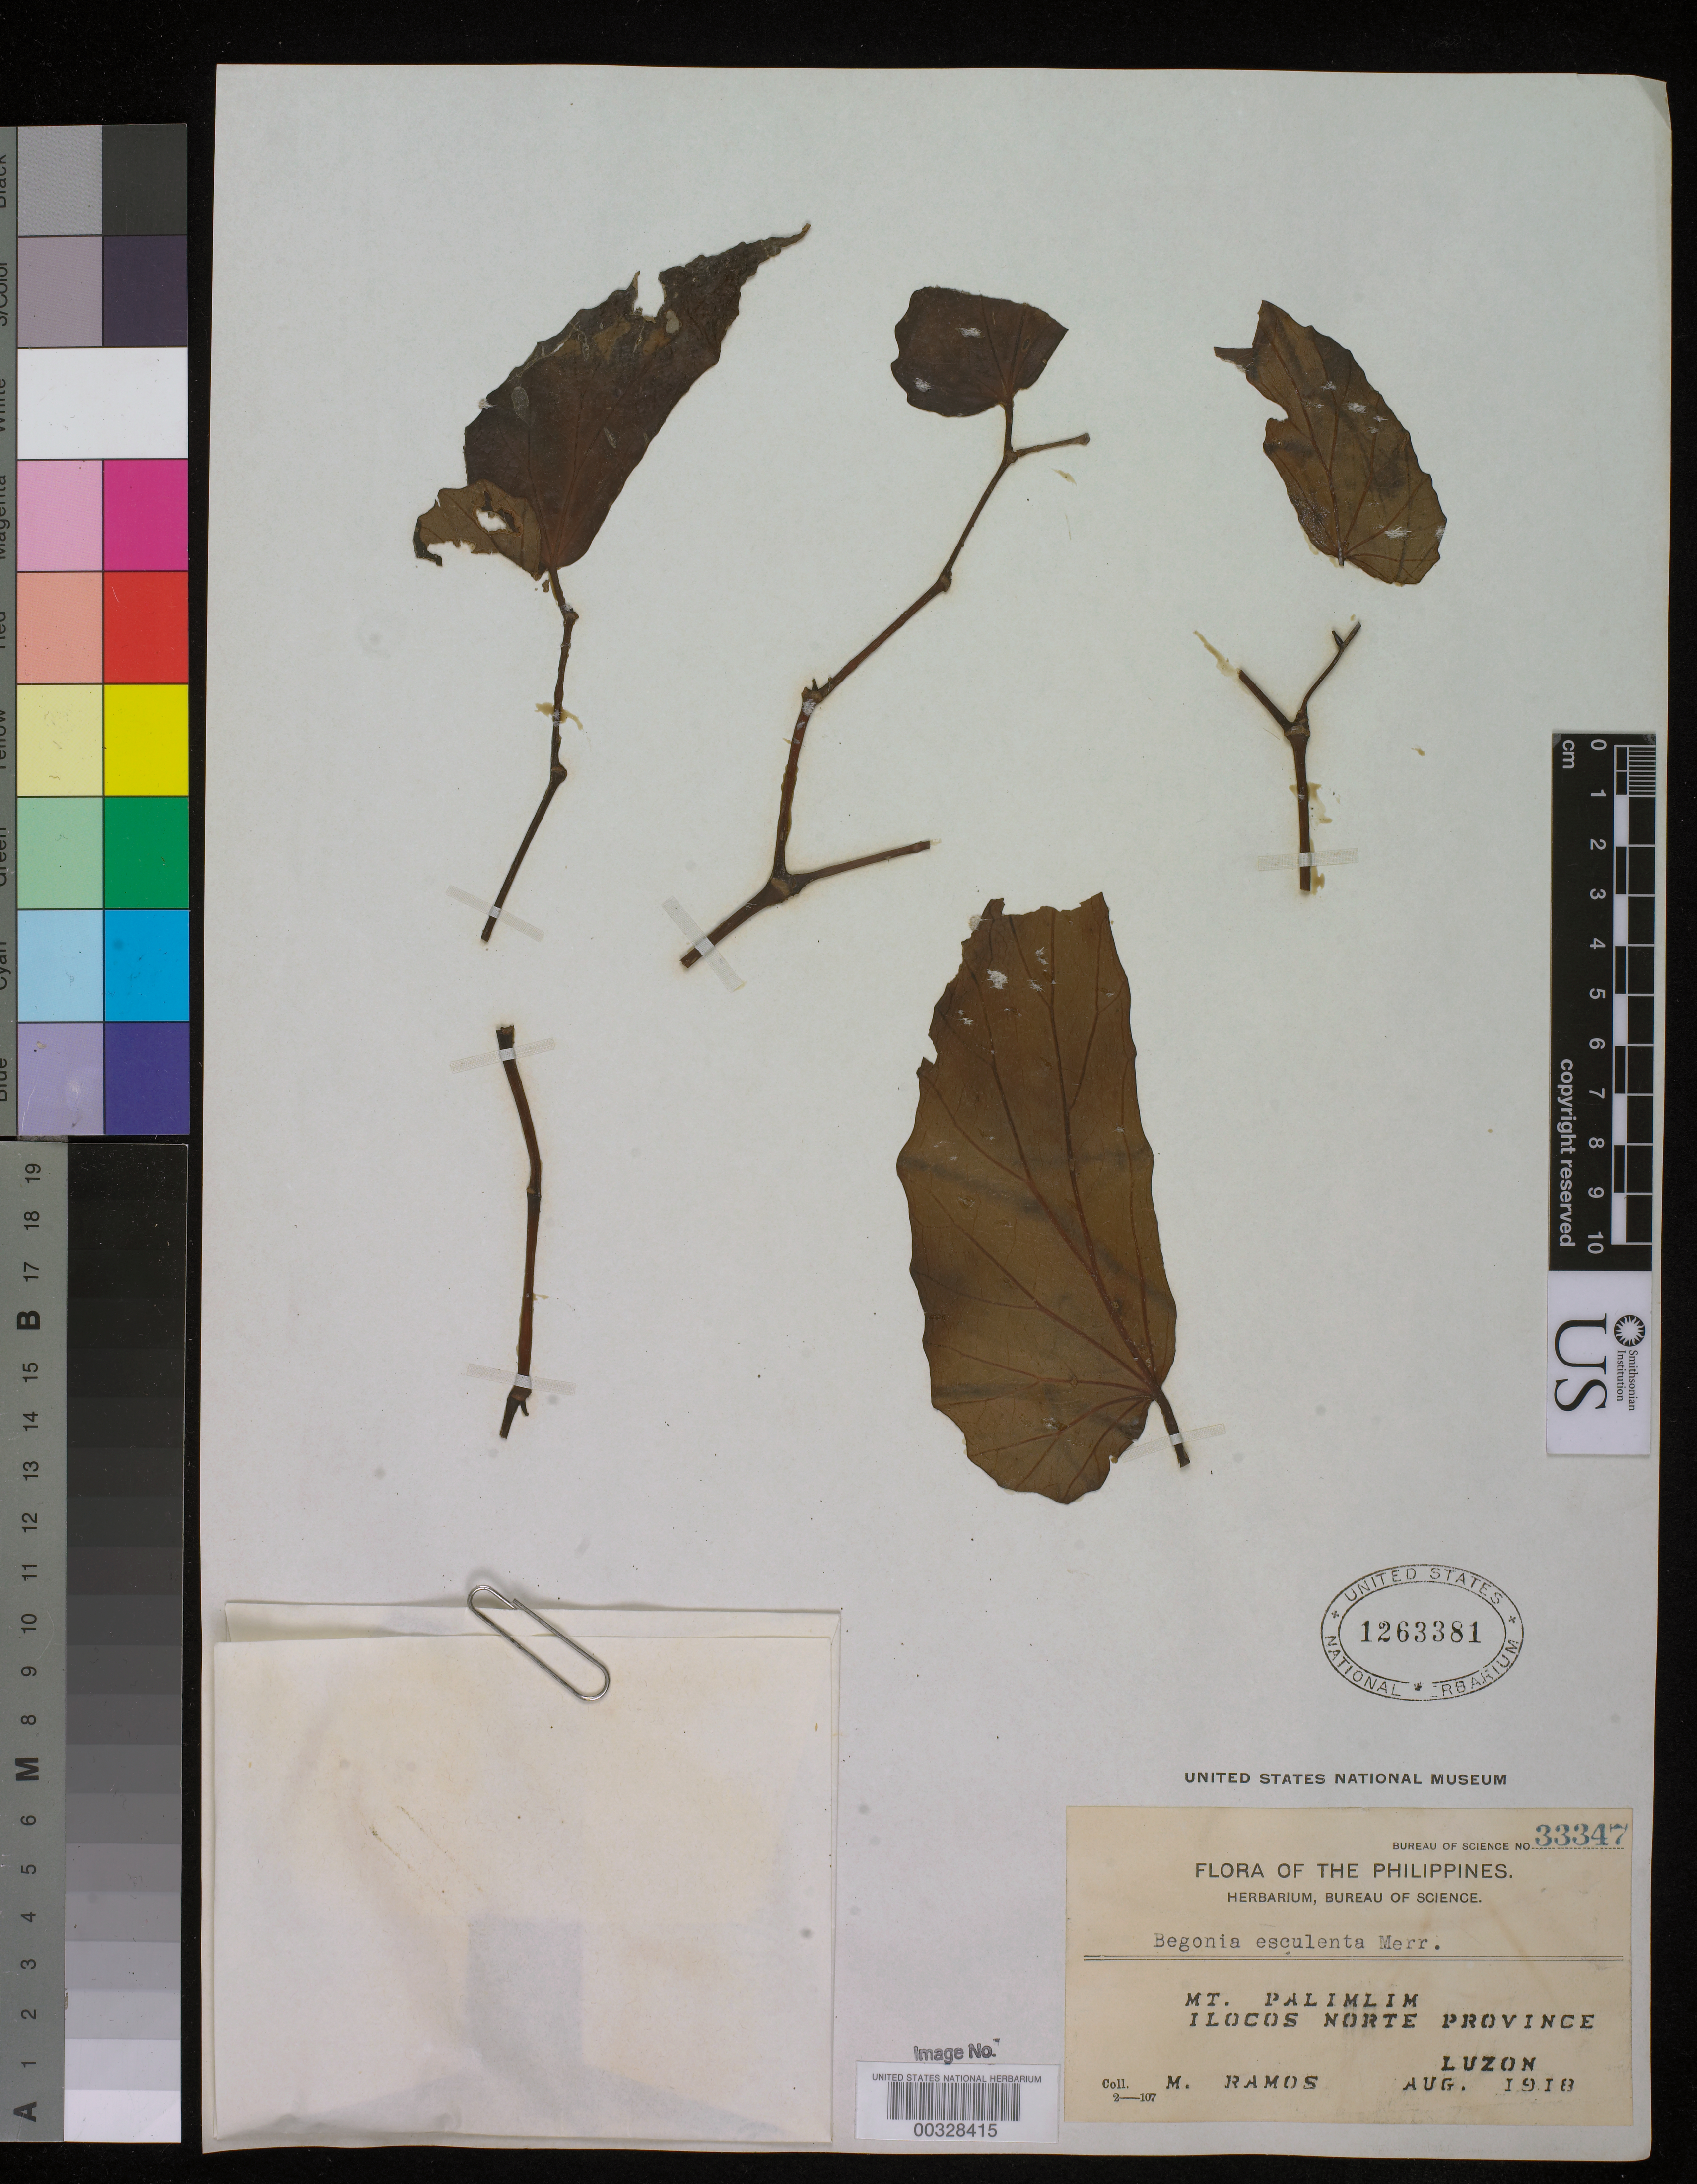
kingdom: Plantae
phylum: Tracheophyta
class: Magnoliopsida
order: Cucurbitales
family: Begoniaceae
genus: Begonia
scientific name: Begonia esculenta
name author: Merr.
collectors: M. Ramos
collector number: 33347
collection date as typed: Aug 1918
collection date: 1918-08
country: Philippines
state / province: Ilocos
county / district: Ilocos Norte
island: Luzon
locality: Mt. palimlim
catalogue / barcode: US 1263381